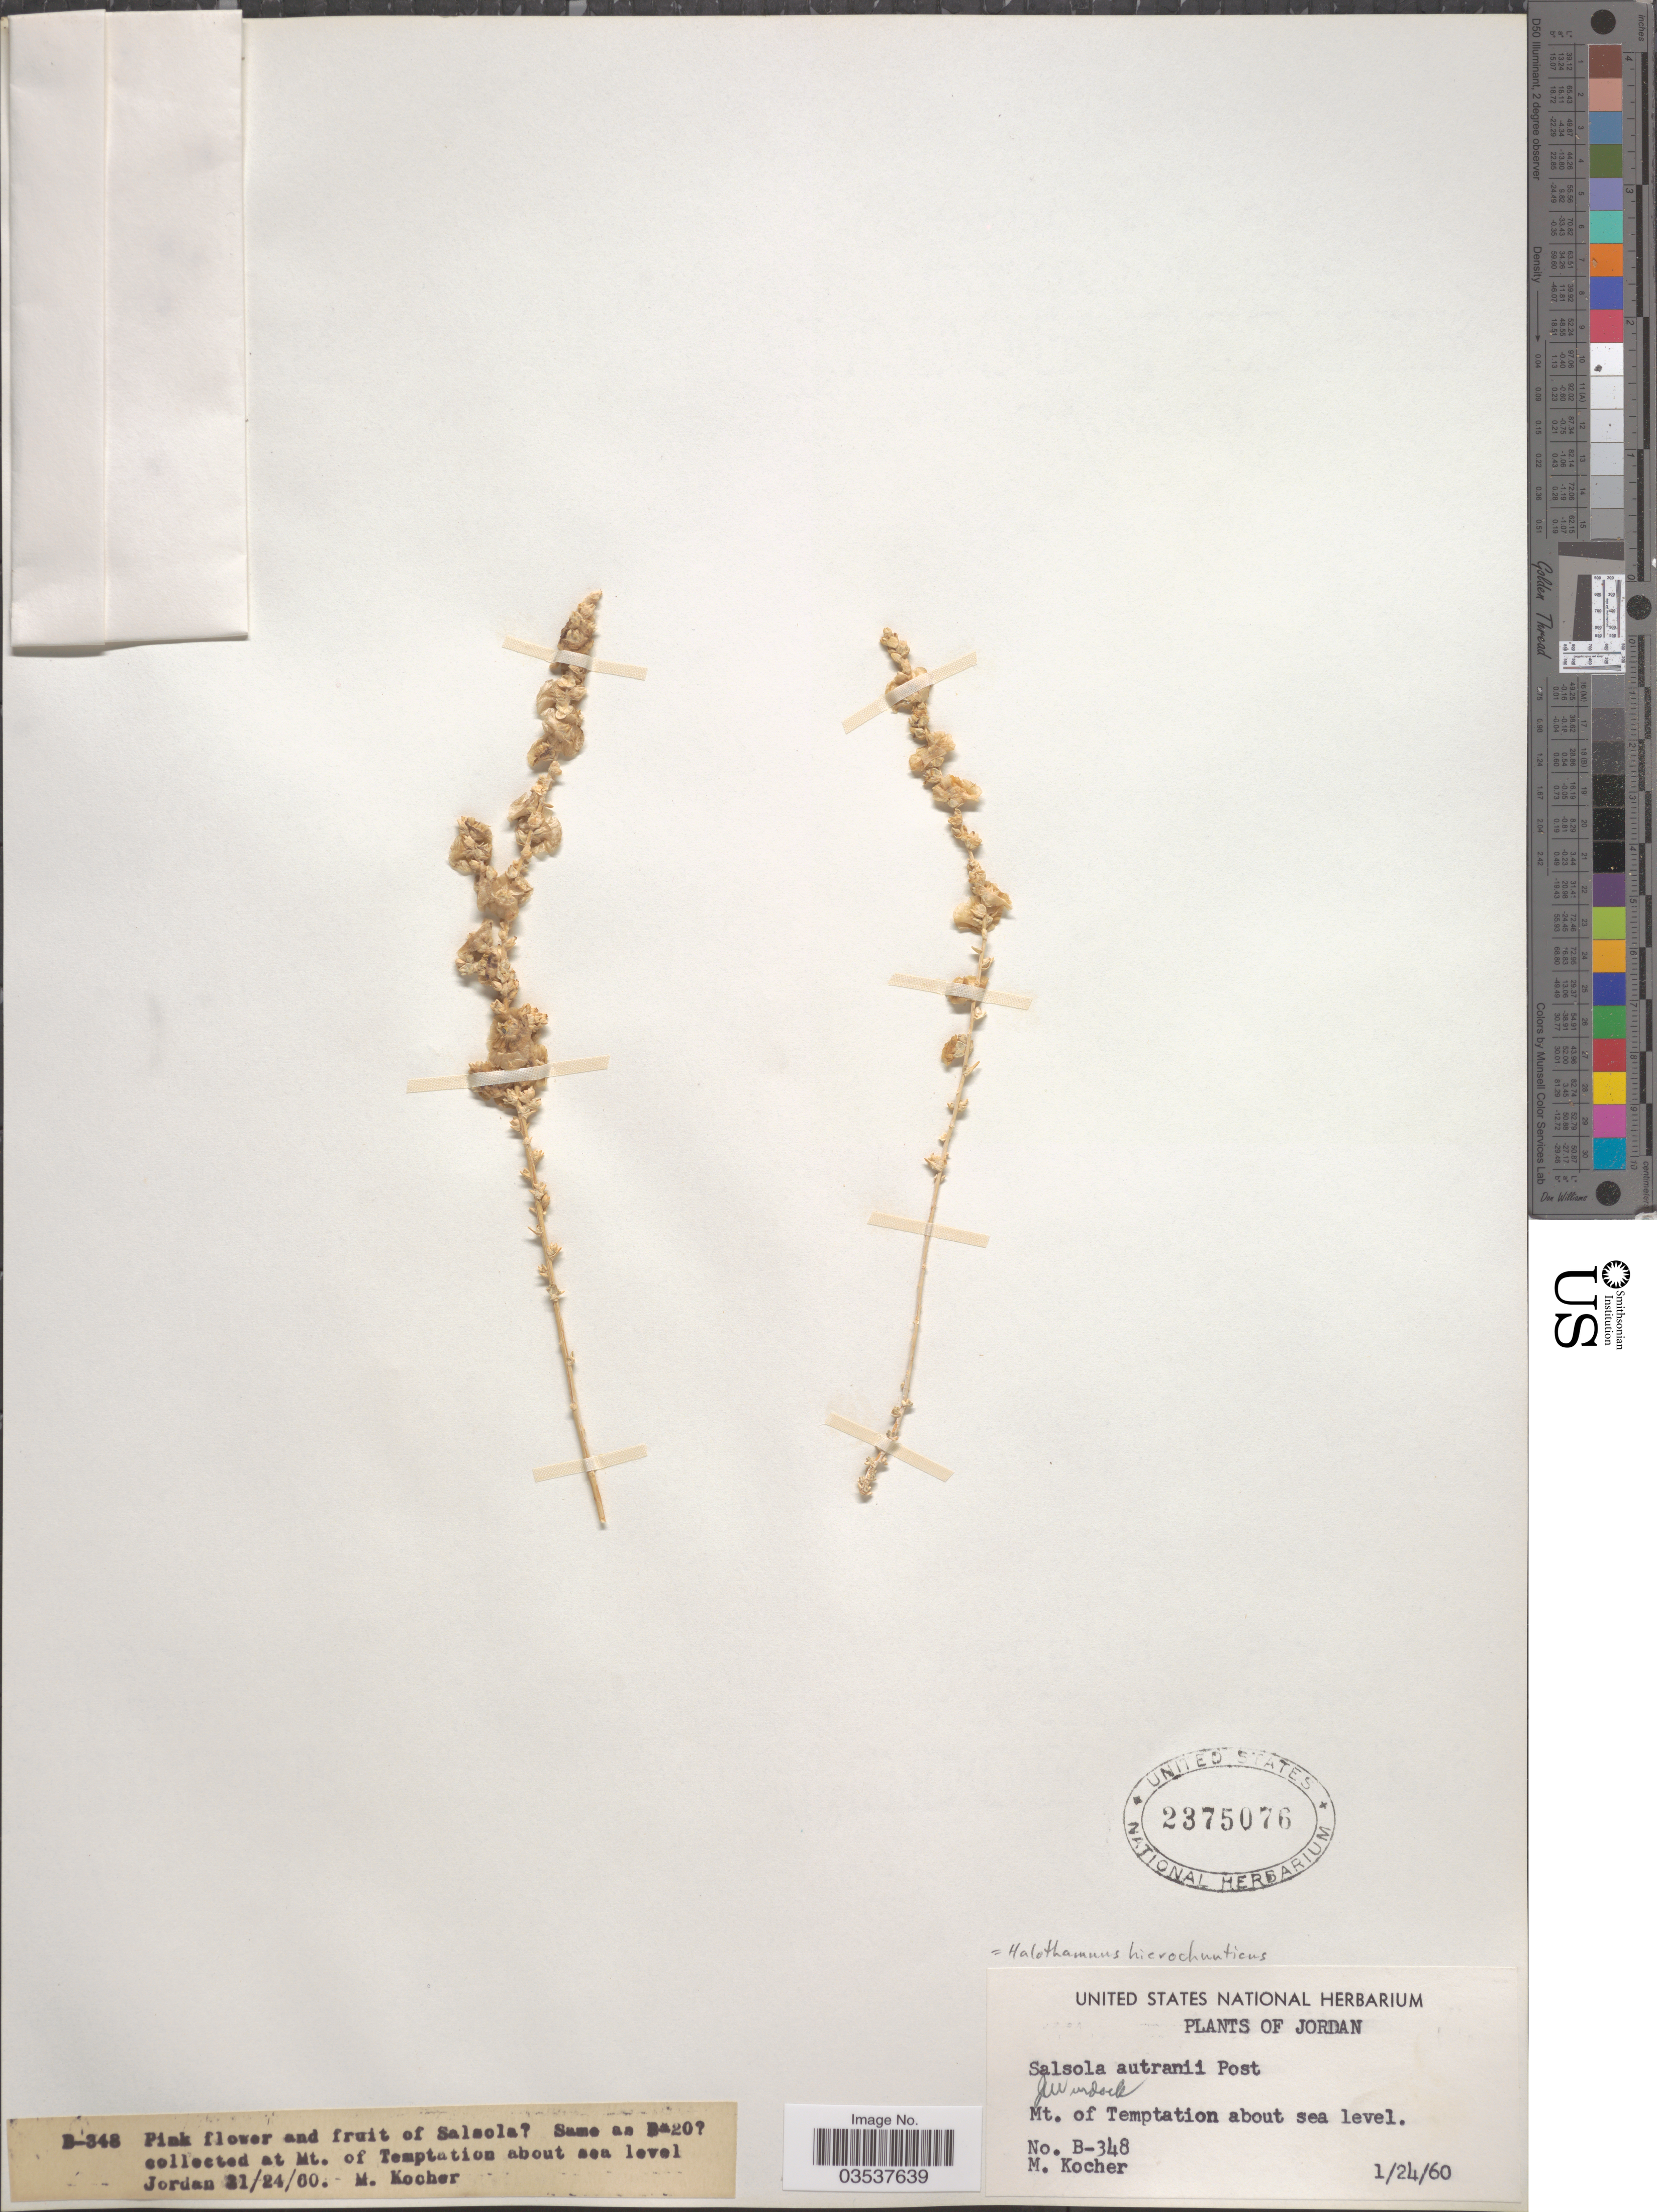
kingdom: Plantae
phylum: Tracheophyta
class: Magnoliopsida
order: Caryophyllales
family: Amaranthaceae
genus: Halothamnus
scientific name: Halothamnus hierochunticus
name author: (Bornm.) Botsch.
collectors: M. Kocher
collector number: B-348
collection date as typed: Transcribed d/m/y: 24/1/60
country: Jordan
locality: Mt. of Temptation.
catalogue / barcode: US 2375076